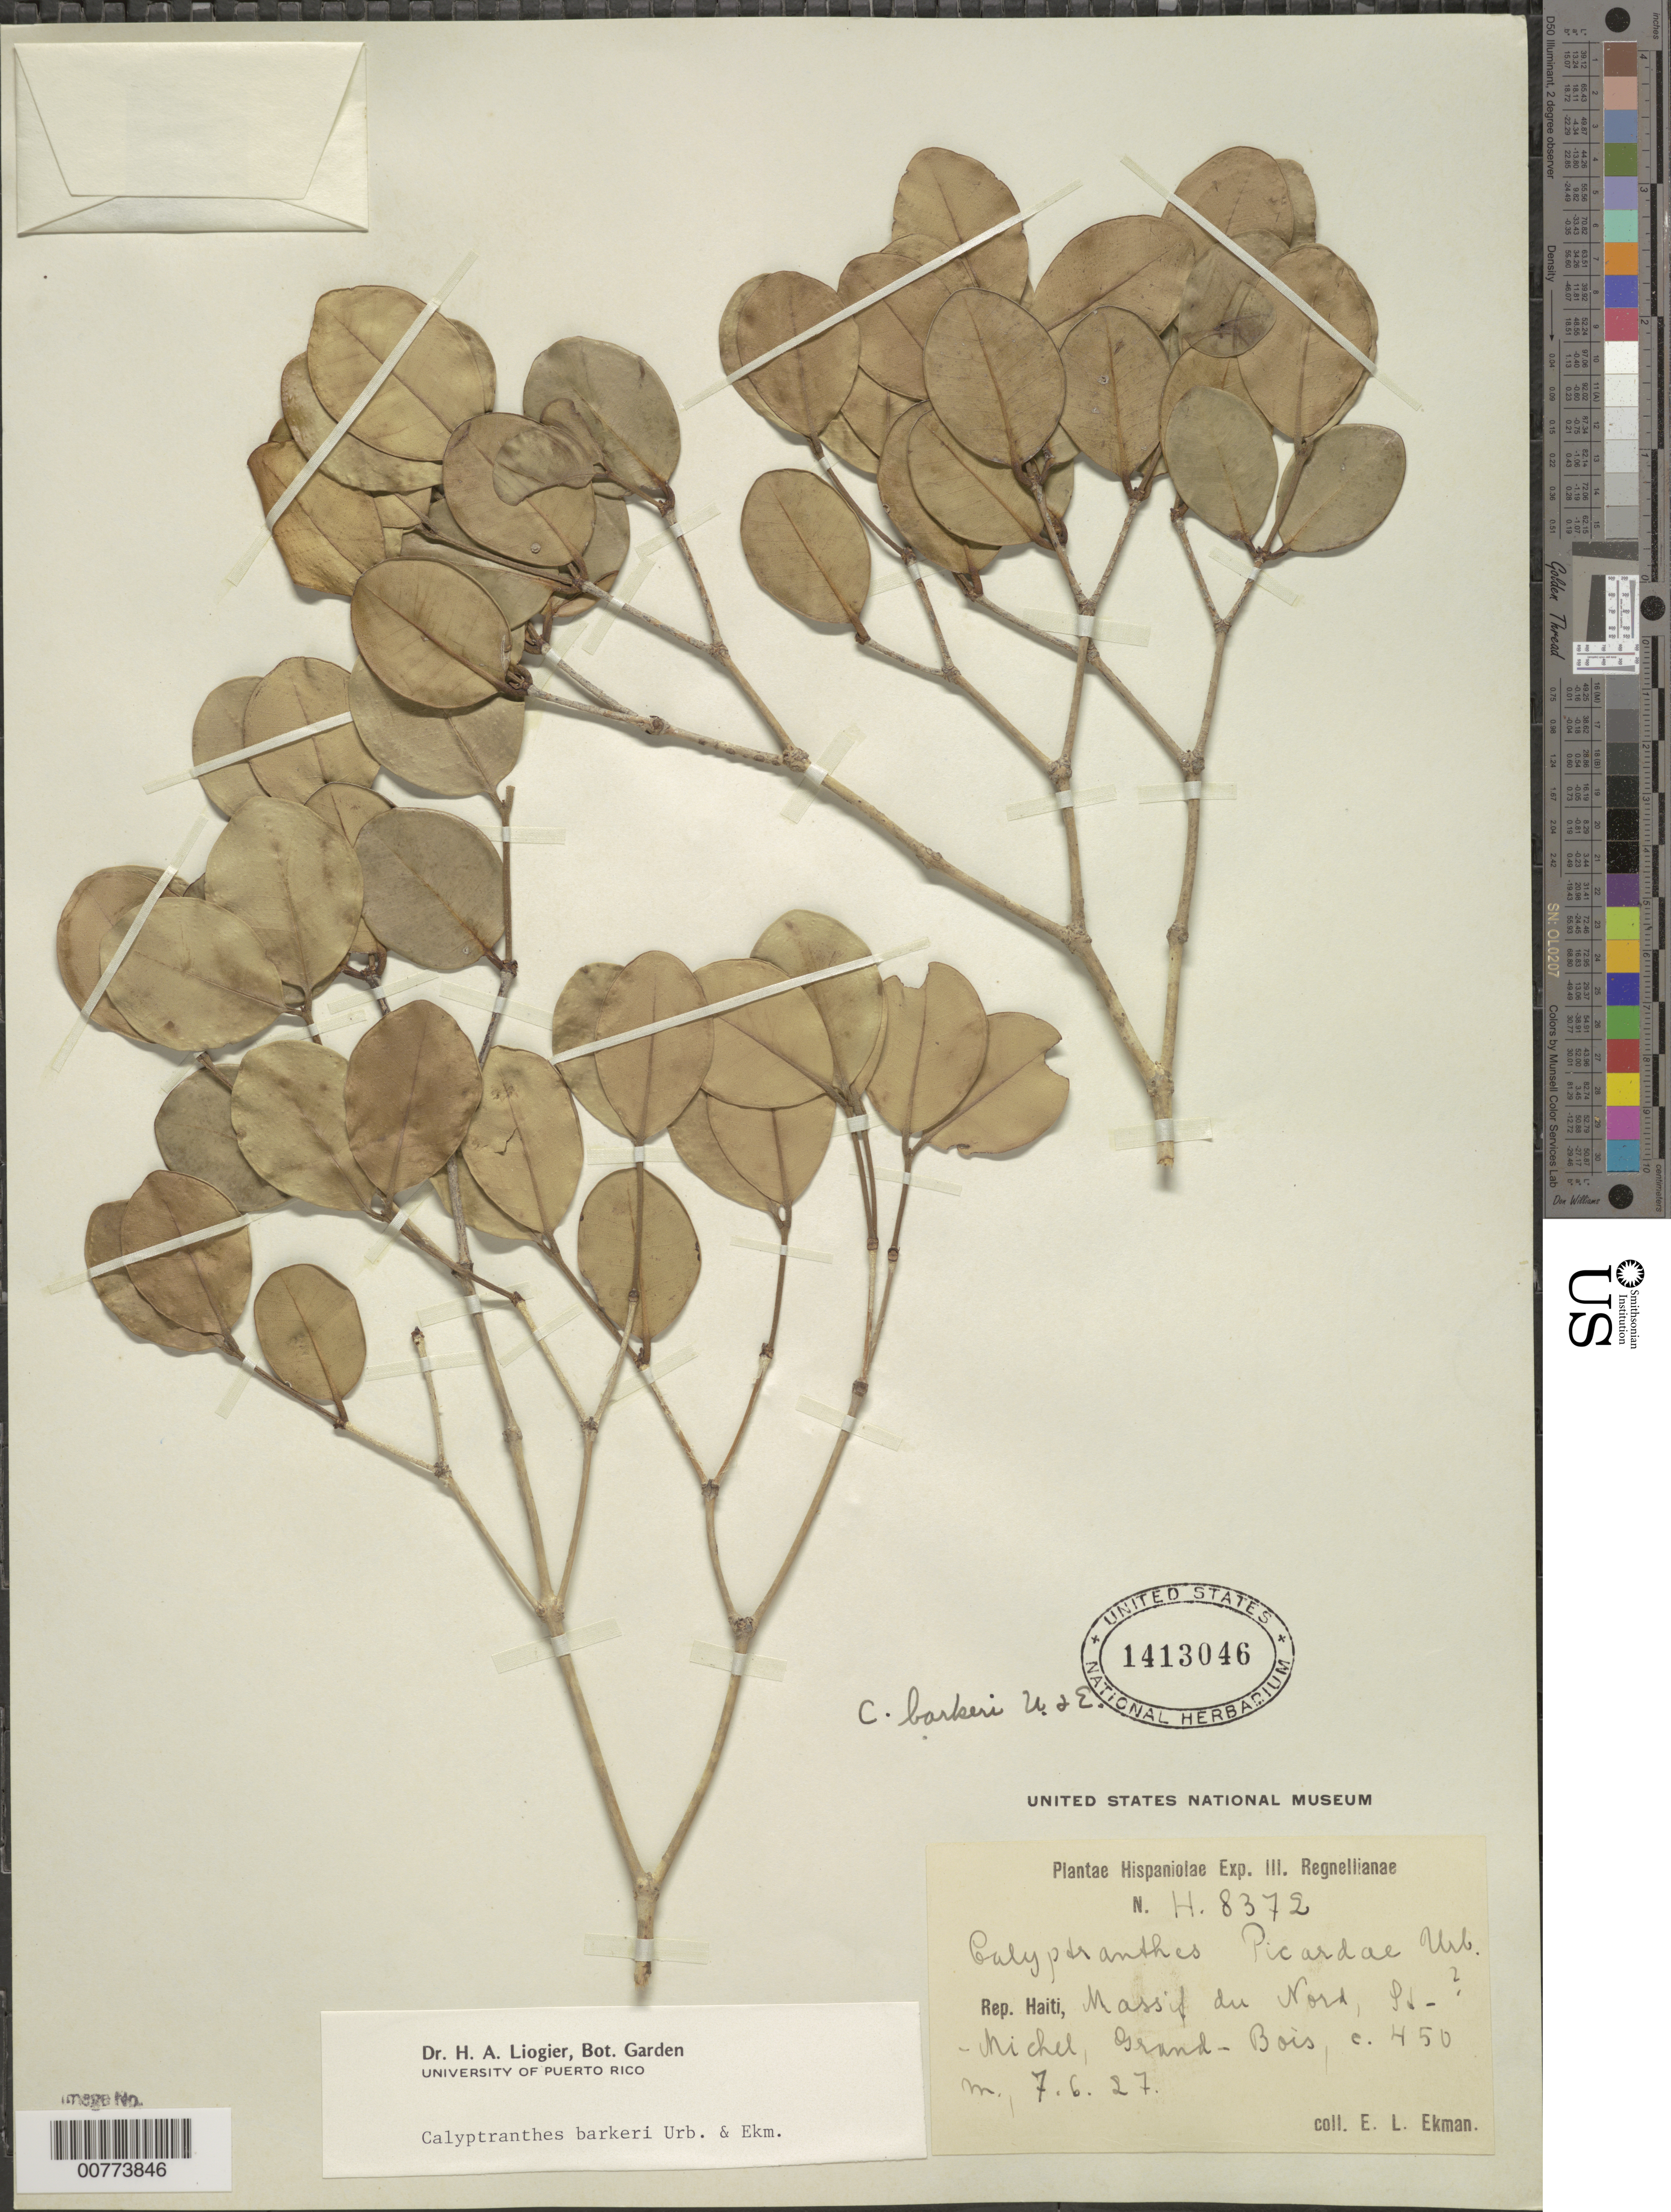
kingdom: Plantae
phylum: Tracheophyta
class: Magnoliopsida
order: Myrtales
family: Myrtaceae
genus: Myrcia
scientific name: Myrcia barkeri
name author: (Ekman & Urb.) K. Campbell & Peguero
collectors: E. L. Ekman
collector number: H 8372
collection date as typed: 07 Jun 1927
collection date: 1927-06-07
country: Haiti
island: Hispaniola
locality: Massif du Nord, St. Michel, Grand-Bois.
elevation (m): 450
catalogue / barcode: US 1413046